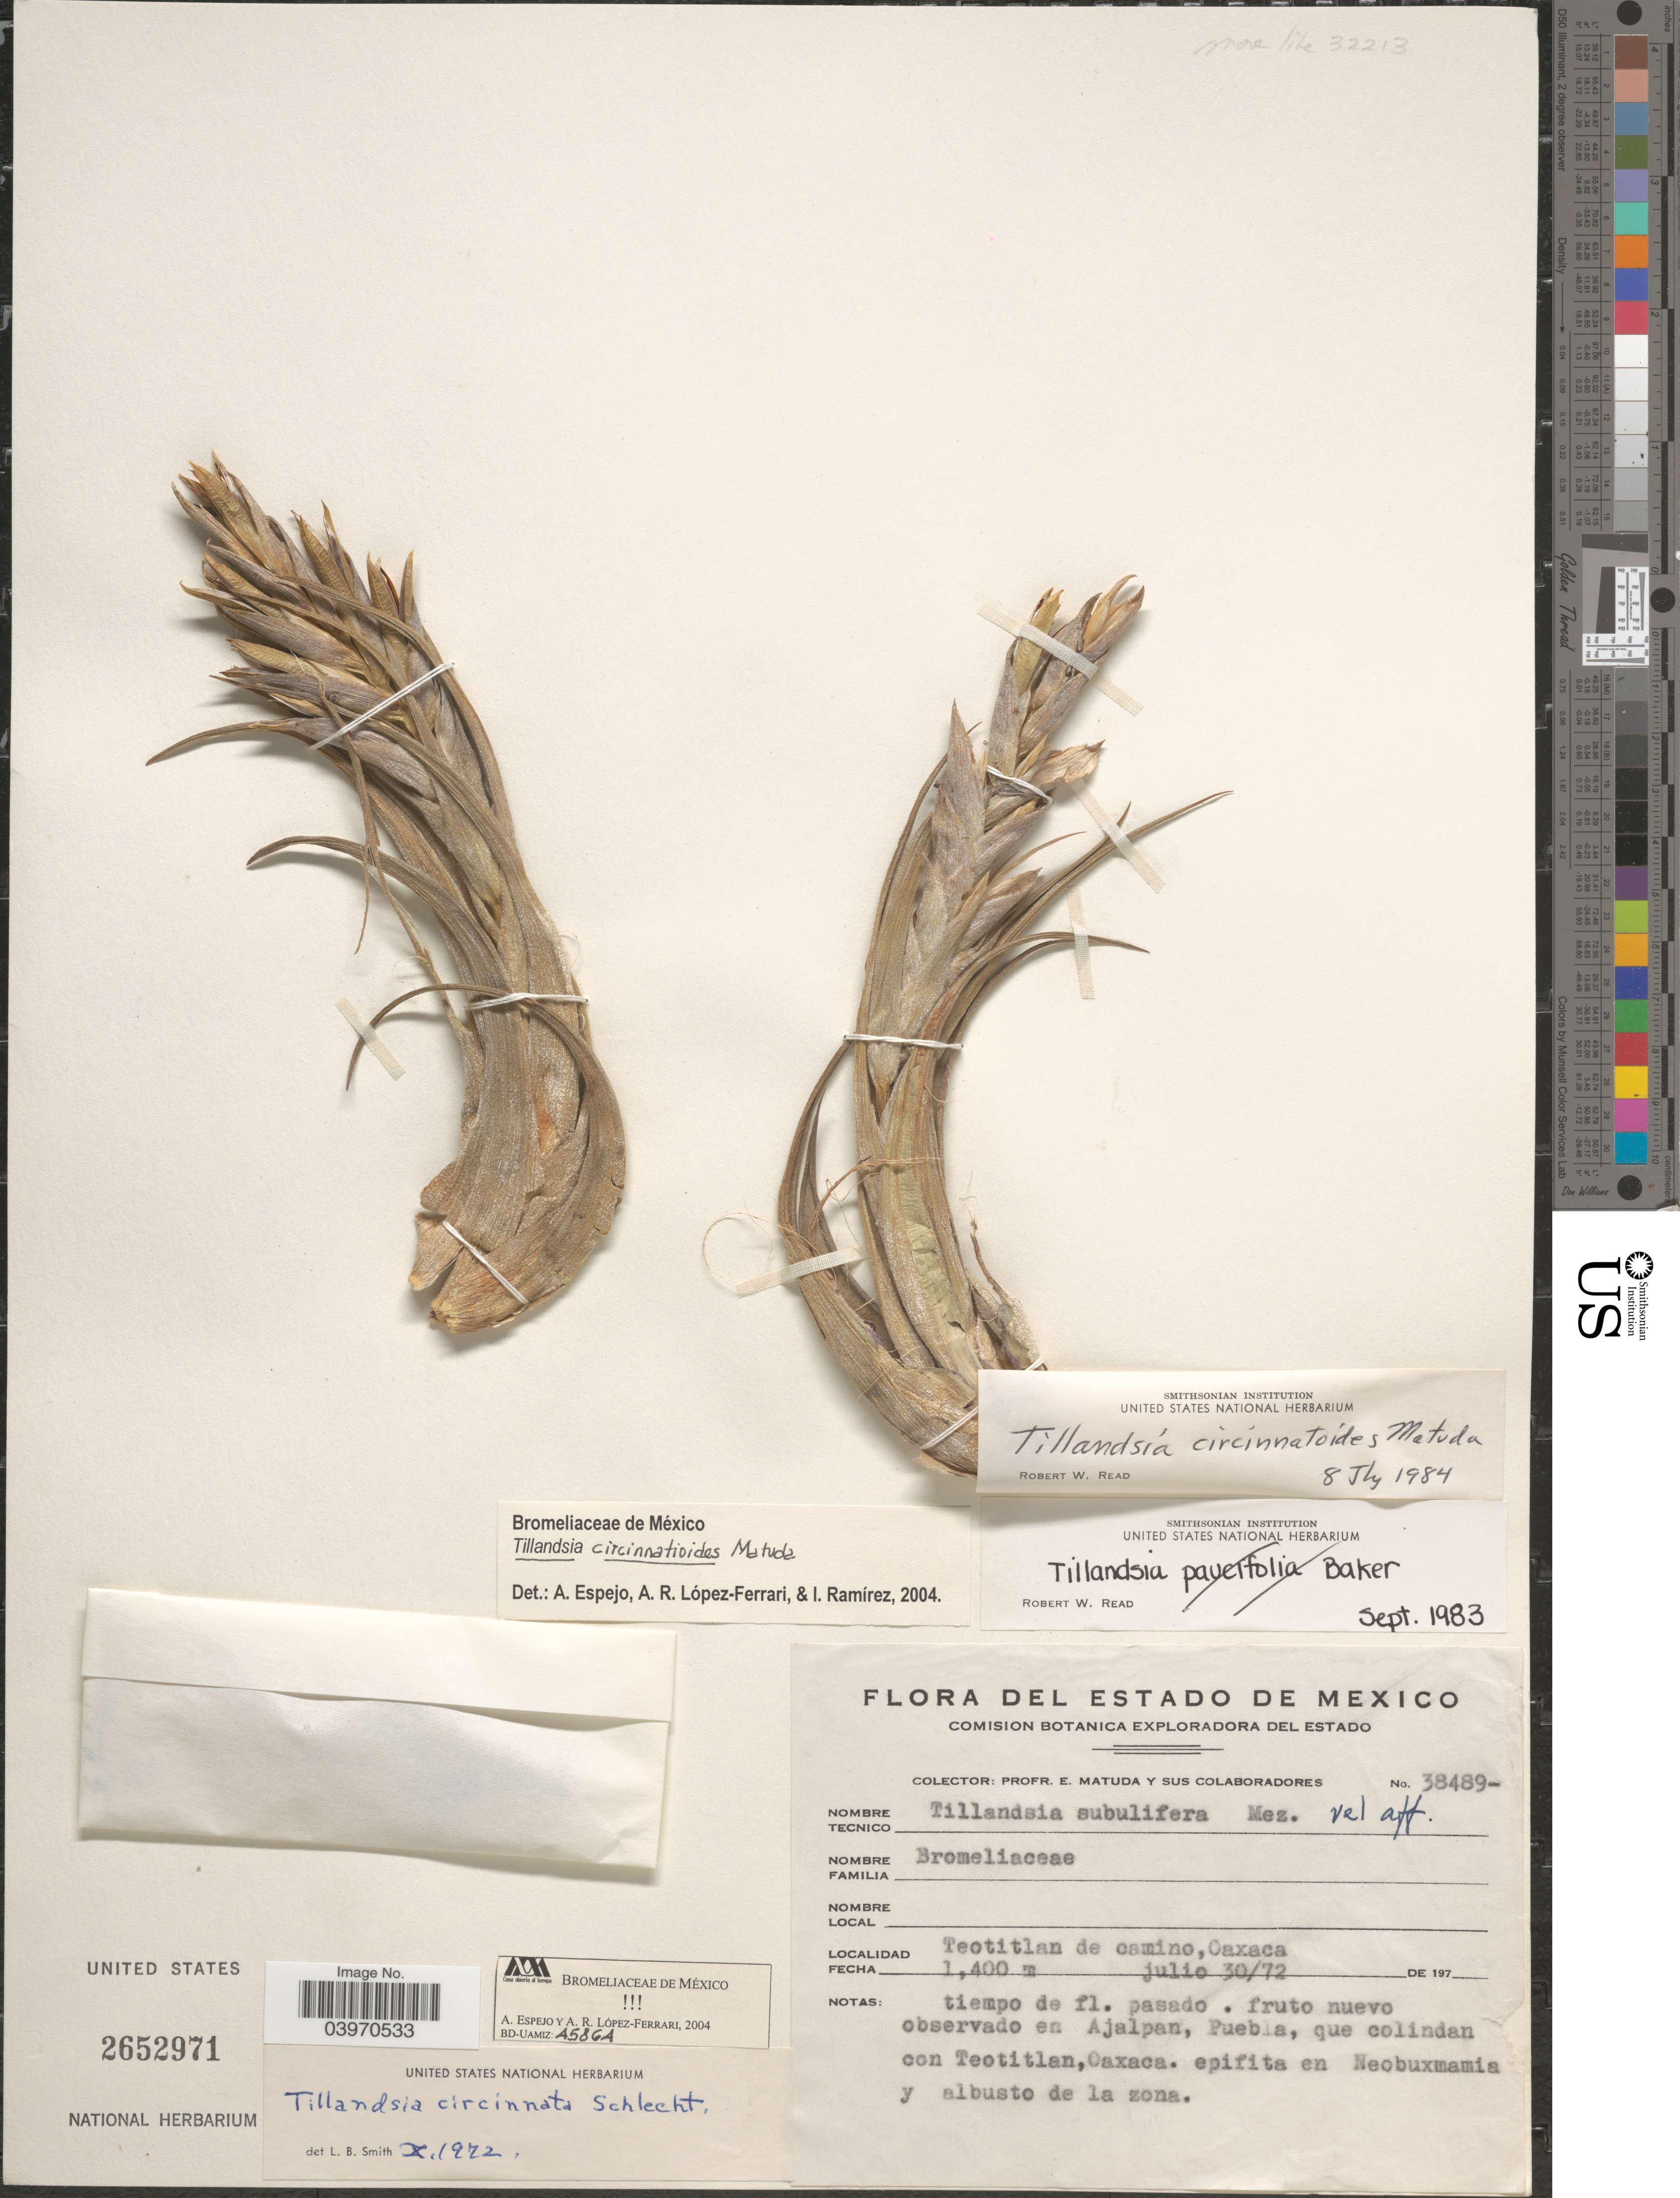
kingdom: Plantae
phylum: Tracheophyta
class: Liliopsida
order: Poales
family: Bromeliaceae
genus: Tillandsia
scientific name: Tillandsia circinnatoides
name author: Matuda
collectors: E. Matuda & Sus Colaboradores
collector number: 38489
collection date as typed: Transcribed d/m/y: 30/7/72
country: Mexico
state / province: Oaxaca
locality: Estado de Mexico. Teotitlan de camino.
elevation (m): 1400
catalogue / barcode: US 2652971